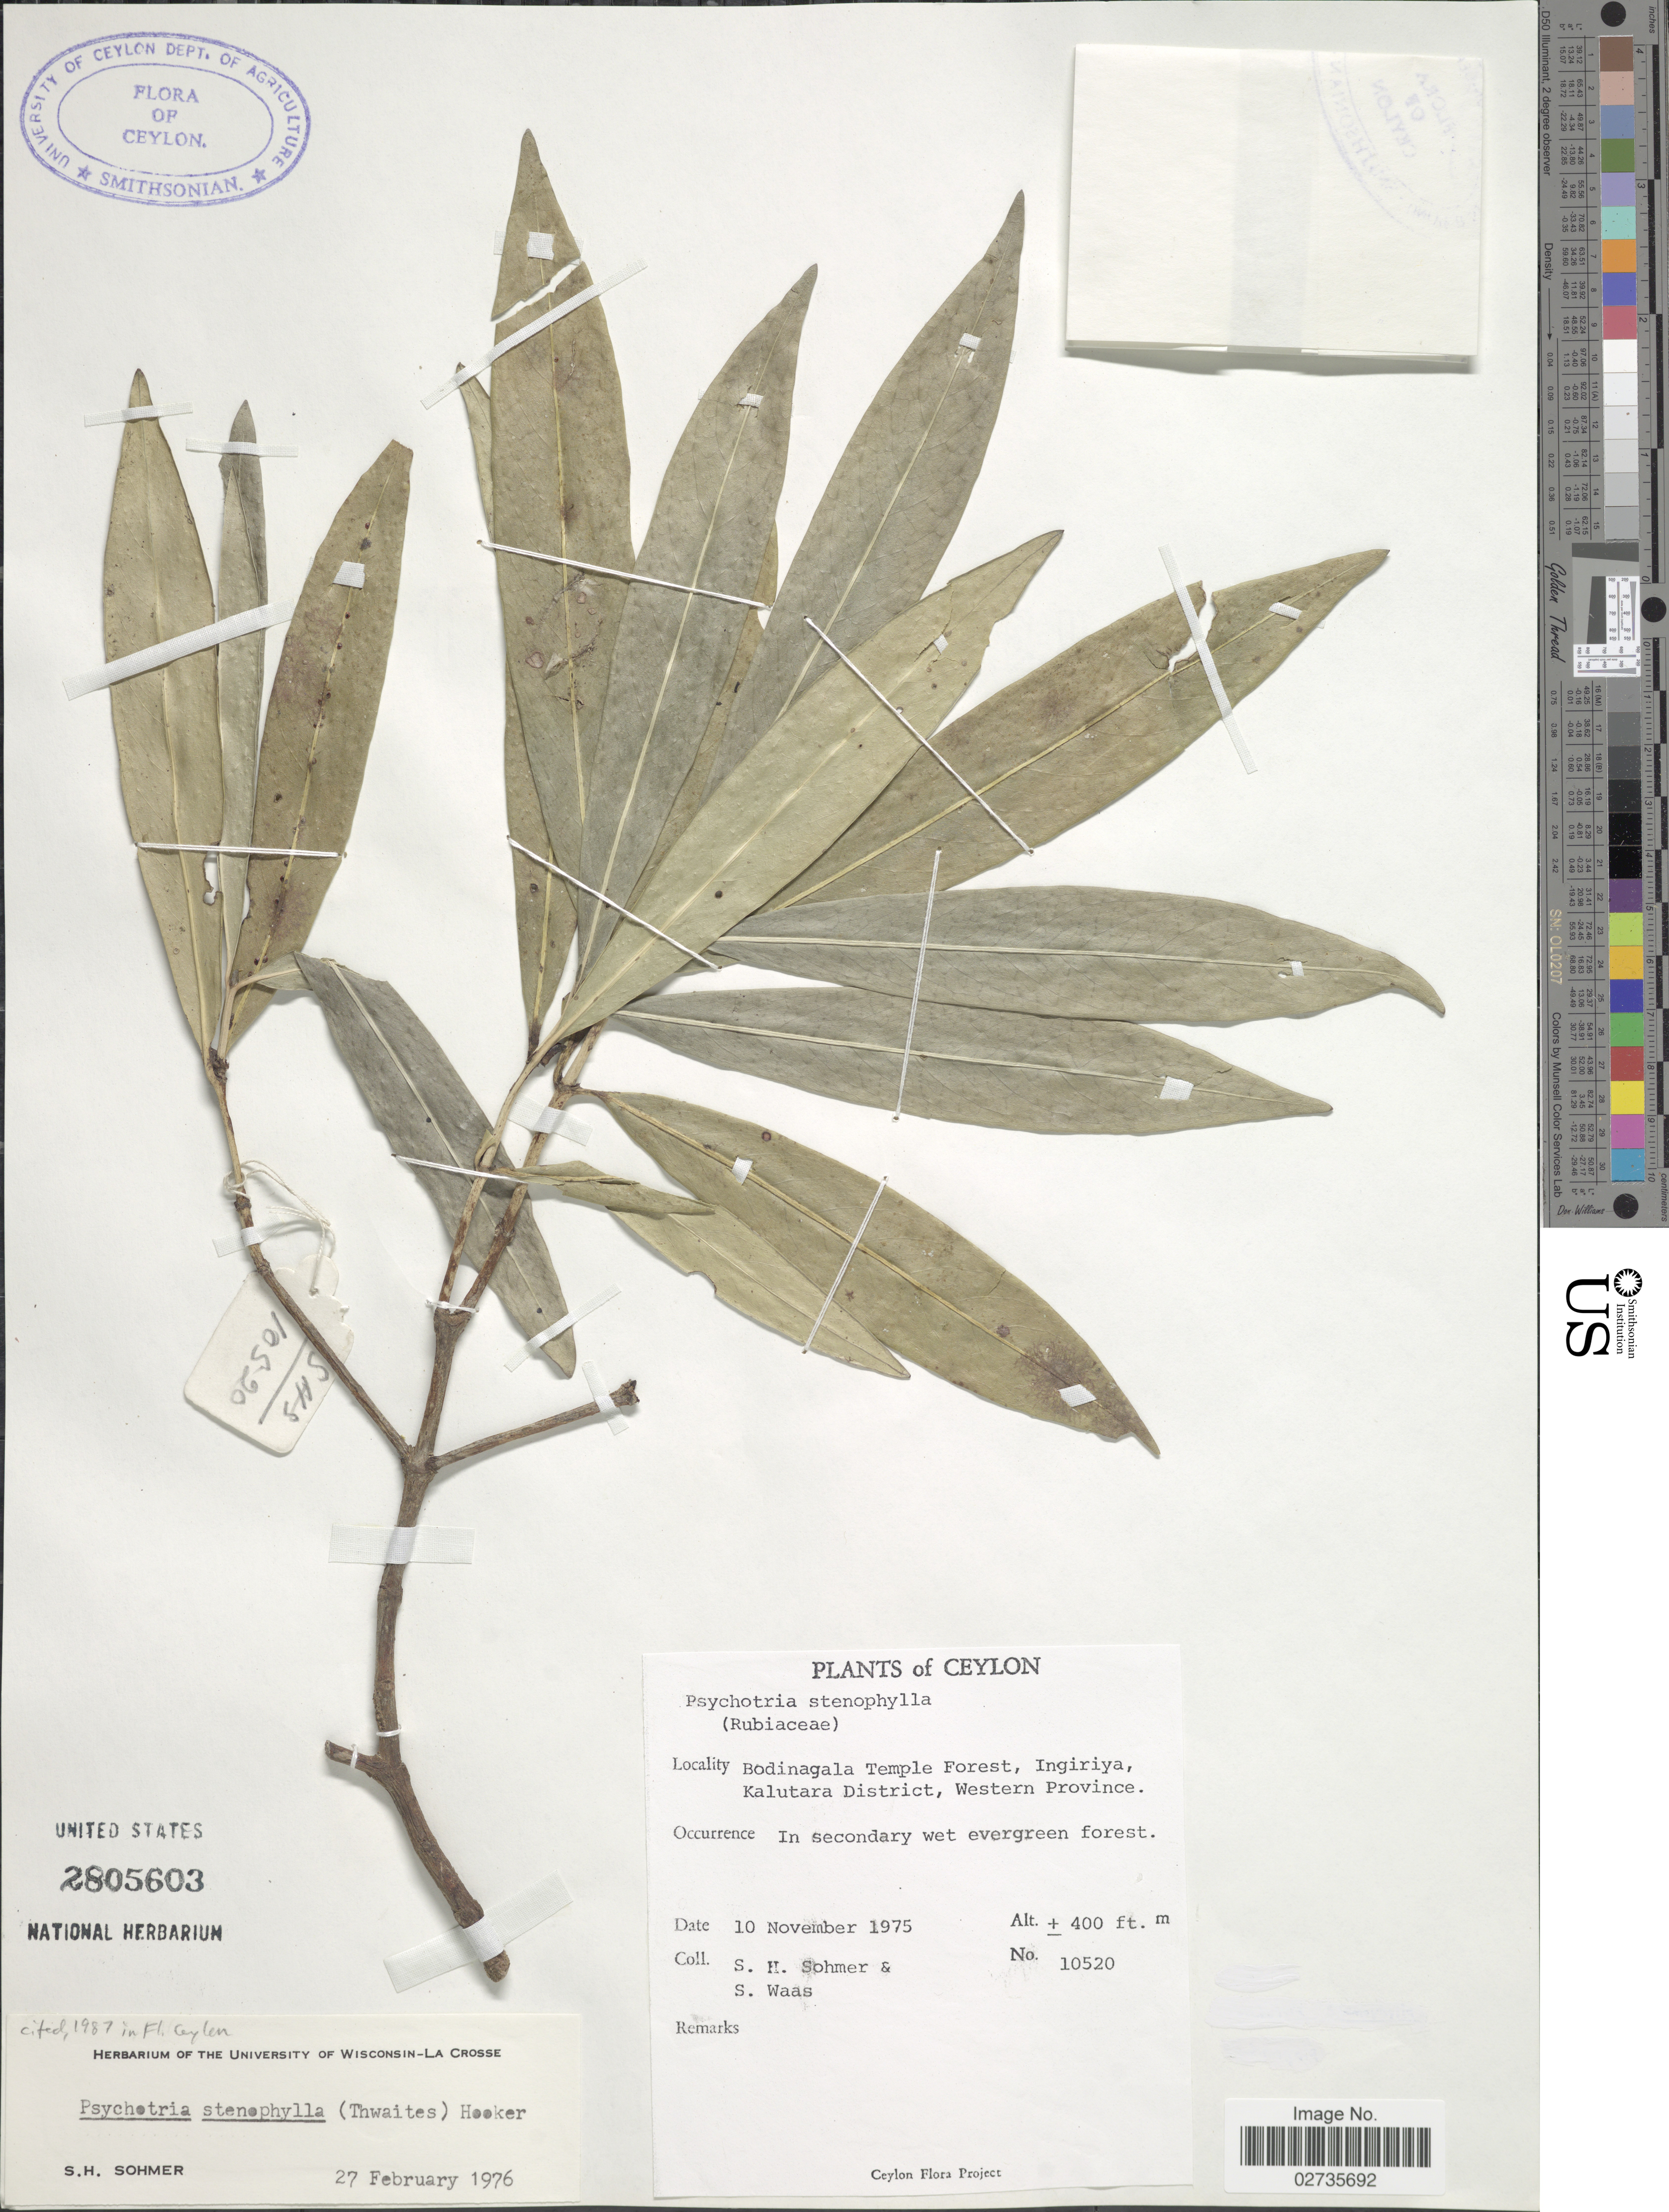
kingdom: Plantae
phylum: Tracheophyta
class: Magnoliopsida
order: Gentianales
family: Rubiaceae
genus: Psychotria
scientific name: Psychotria stenophylla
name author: Spreng.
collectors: S. H. Sohmer & S. Waas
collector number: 10520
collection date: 1975-11-10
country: Sri Lanka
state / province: Western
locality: Ceylon, Bodinagala Temple Forest, Ingiriya, Kalutara District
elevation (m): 122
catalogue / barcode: US 2805603